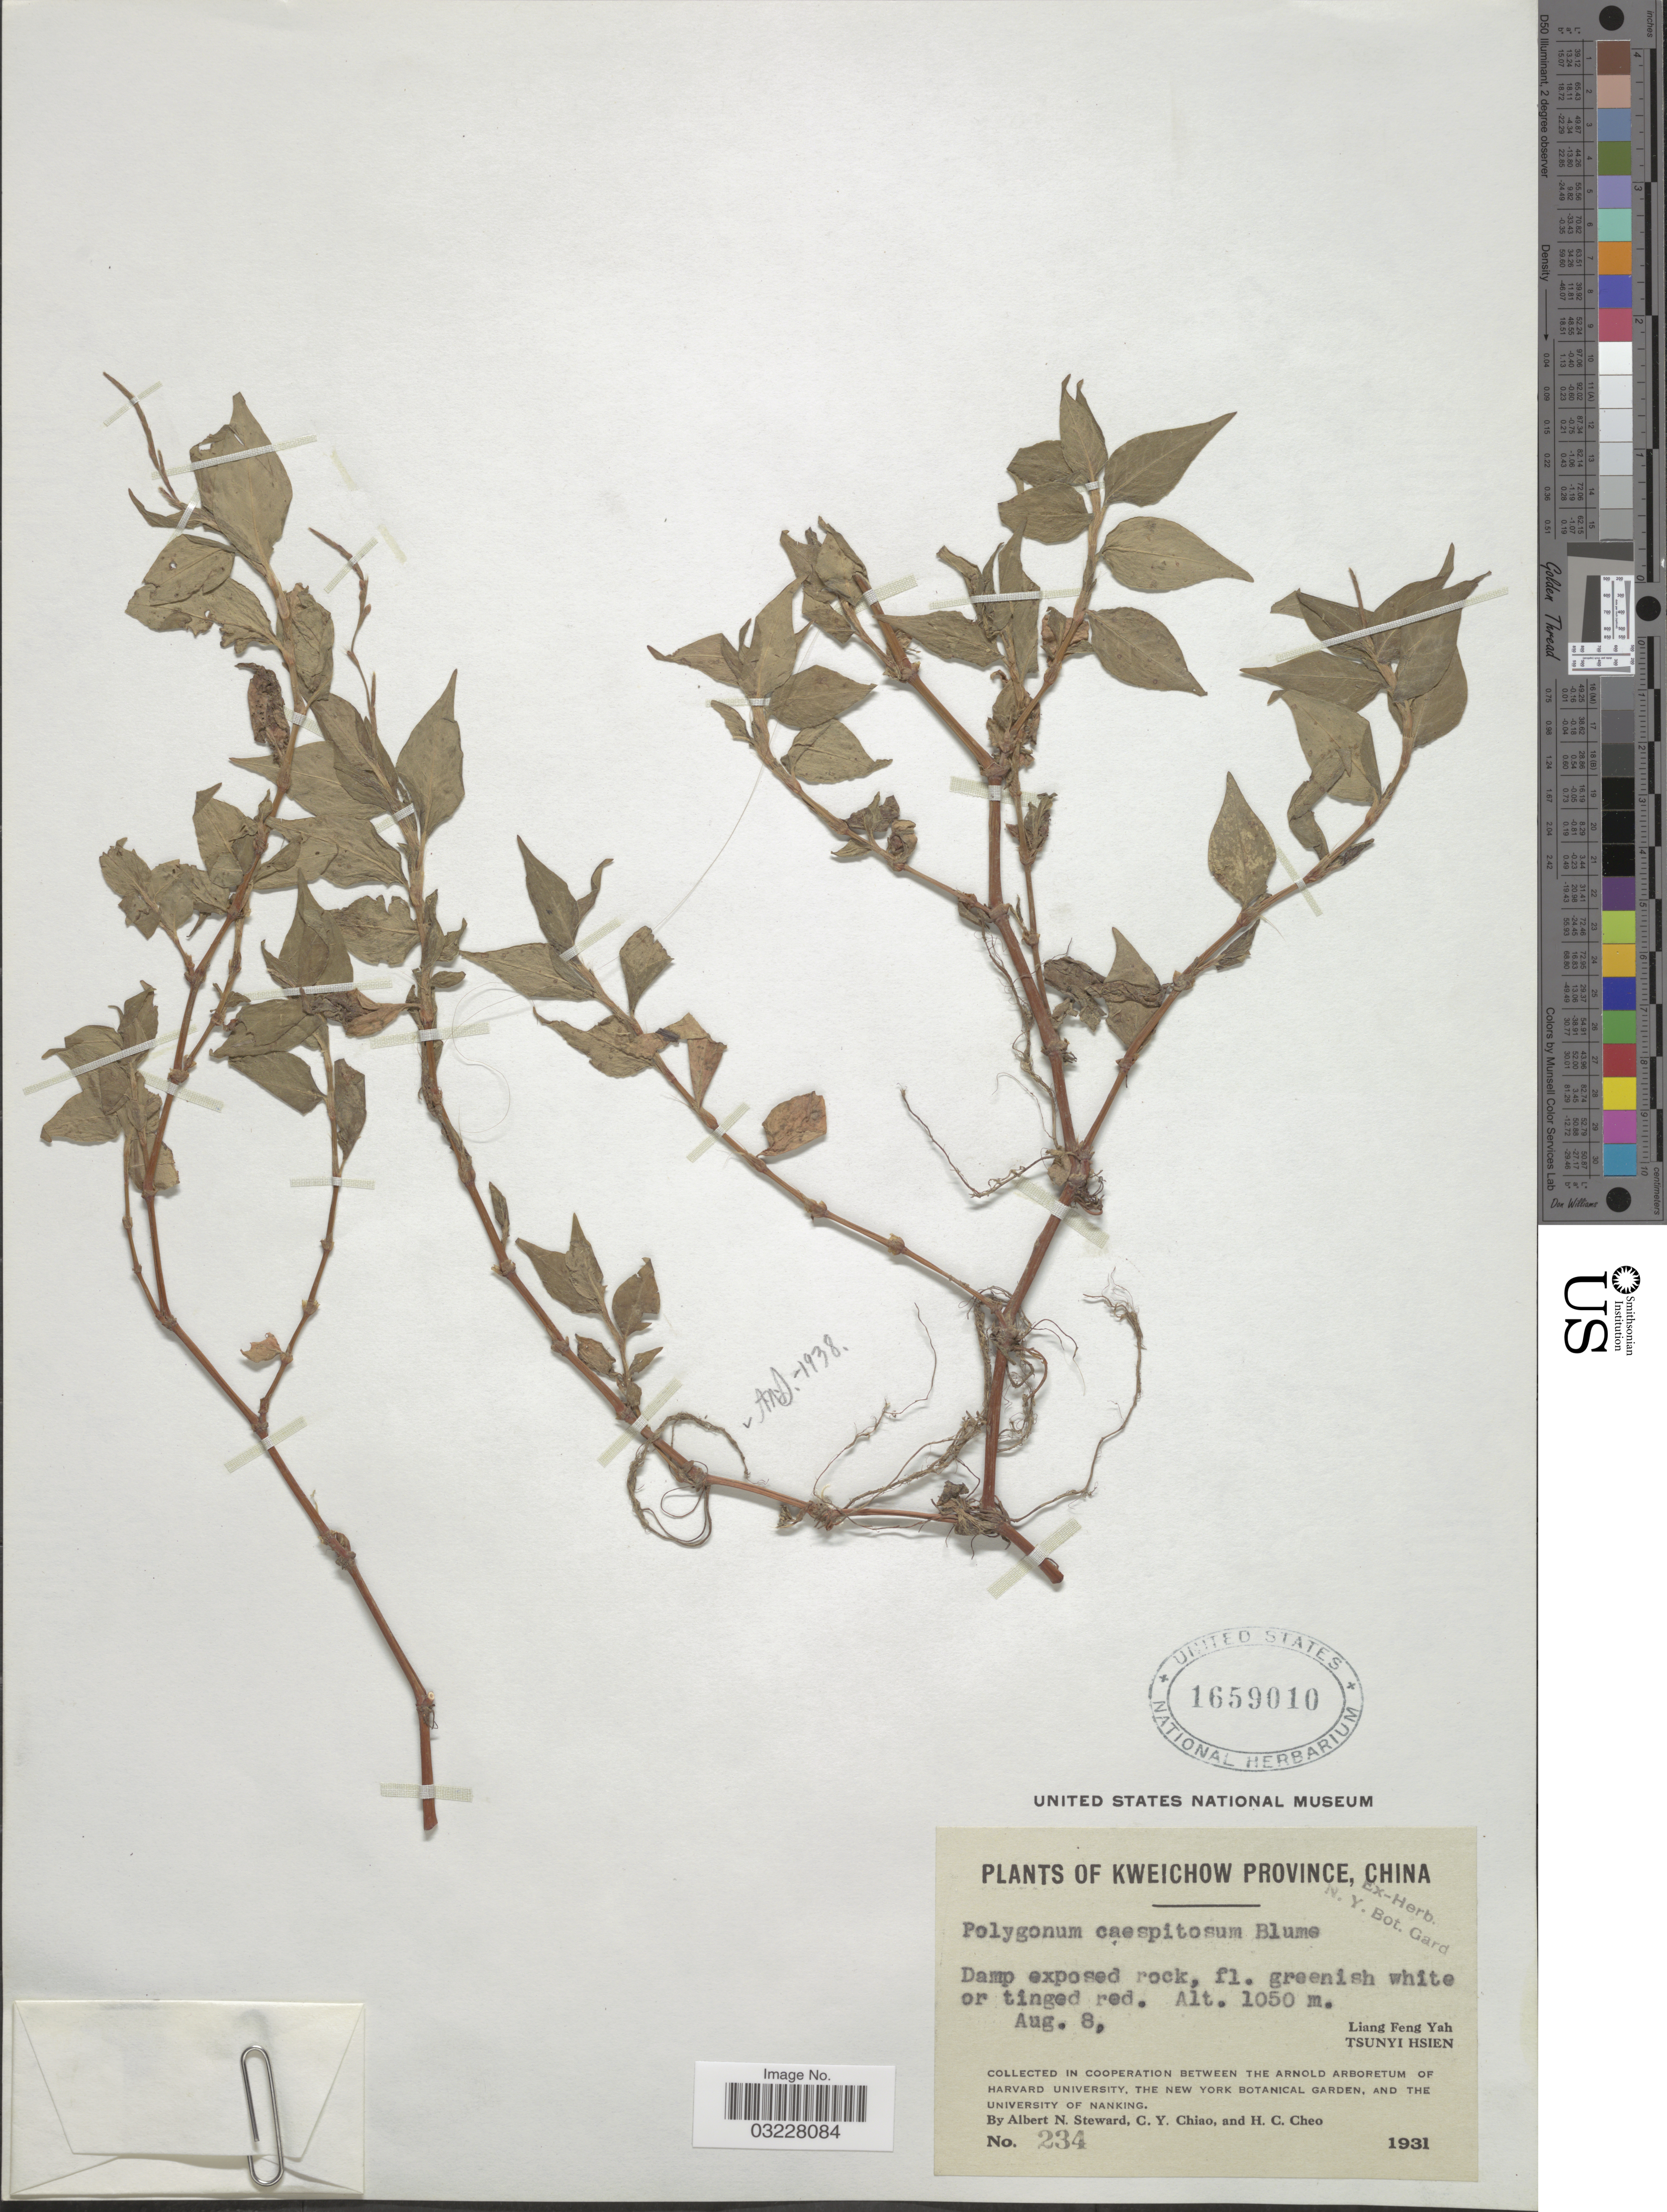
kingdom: Plantae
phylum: Tracheophyta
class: Magnoliopsida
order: Caryophyllales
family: Polygonaceae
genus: Polygonum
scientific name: Polygonum caespitosum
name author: Blume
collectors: A. N. Steward, C. Y. Chiao & H. Cheo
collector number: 234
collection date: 1931-08-08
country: China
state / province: Guizhou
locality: Kweichow Province. Liang Feng Yah. Tsunyi Hsien.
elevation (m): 1050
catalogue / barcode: US 1659010